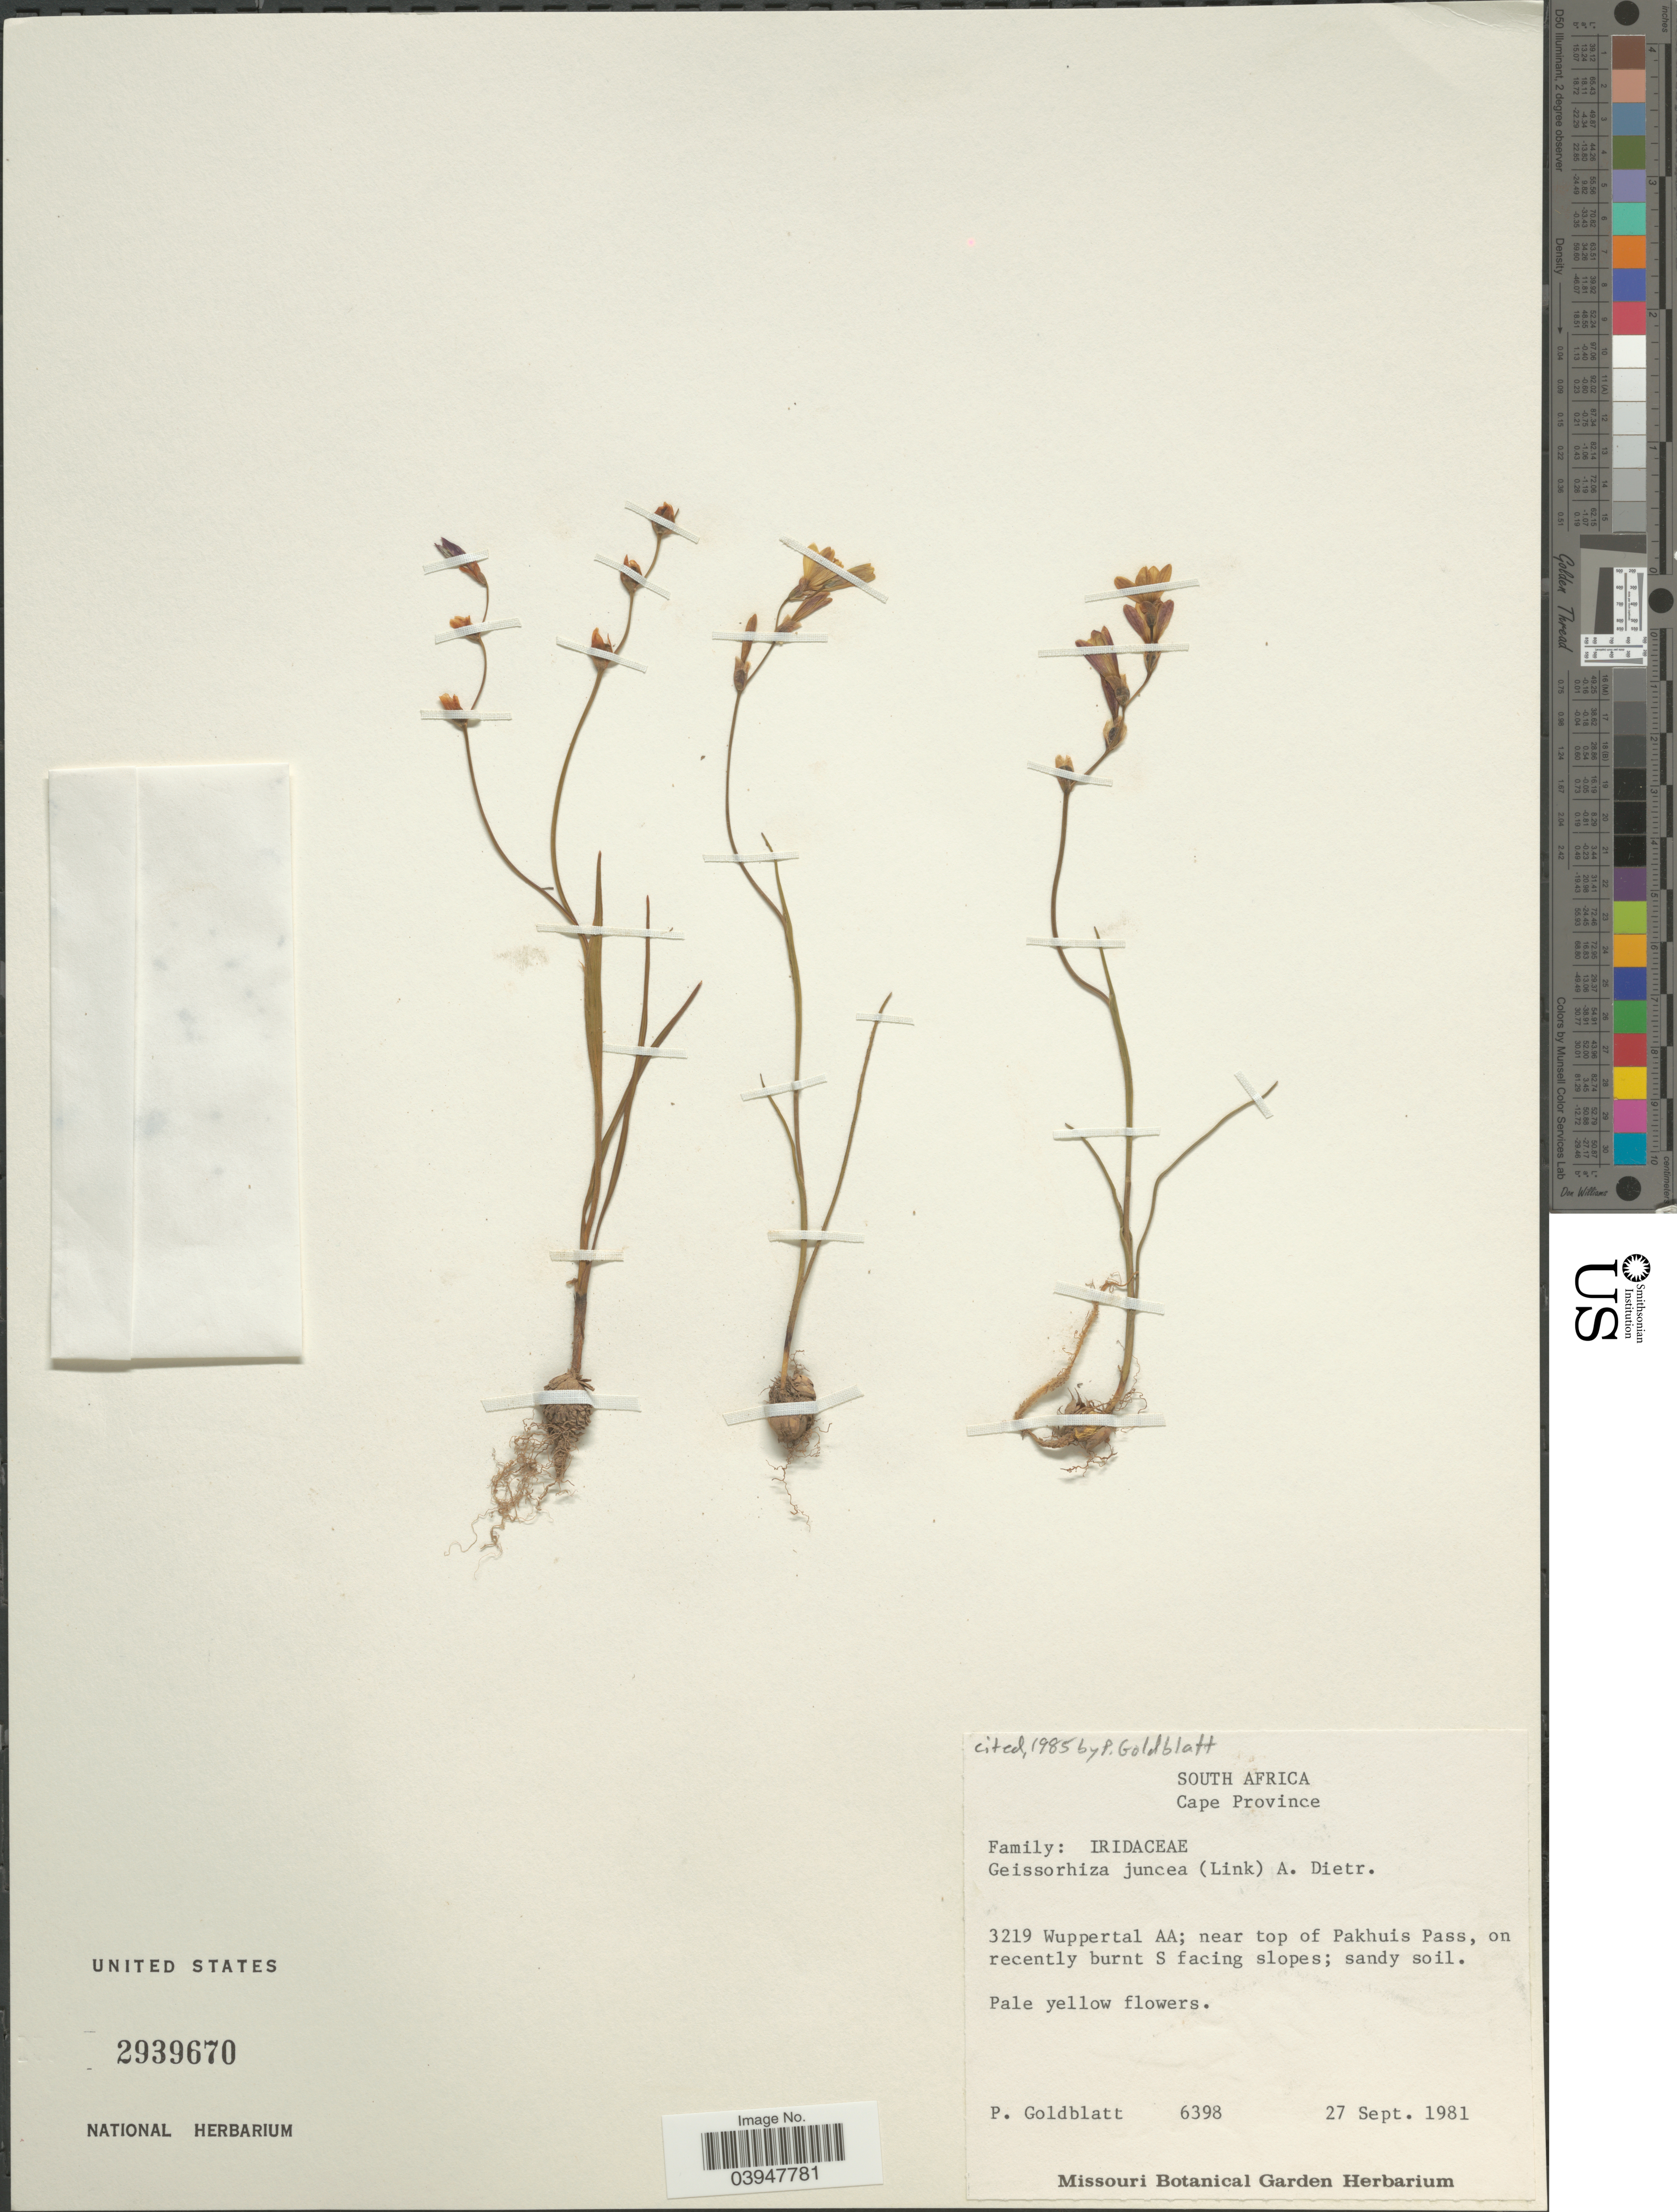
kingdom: Plantae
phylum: Tracheophyta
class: Liliopsida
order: Asparagales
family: Iridaceae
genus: Geissorhiza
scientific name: Geissorhiza juncea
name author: A. Dietr.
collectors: P. Goldblatt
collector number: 6398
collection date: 1981-09-27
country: South Africa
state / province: Western Cape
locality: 3319 Wuppertal AA; near top of Pakhuis Pass, on recently burnt S facing slopes.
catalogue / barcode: US 2939670